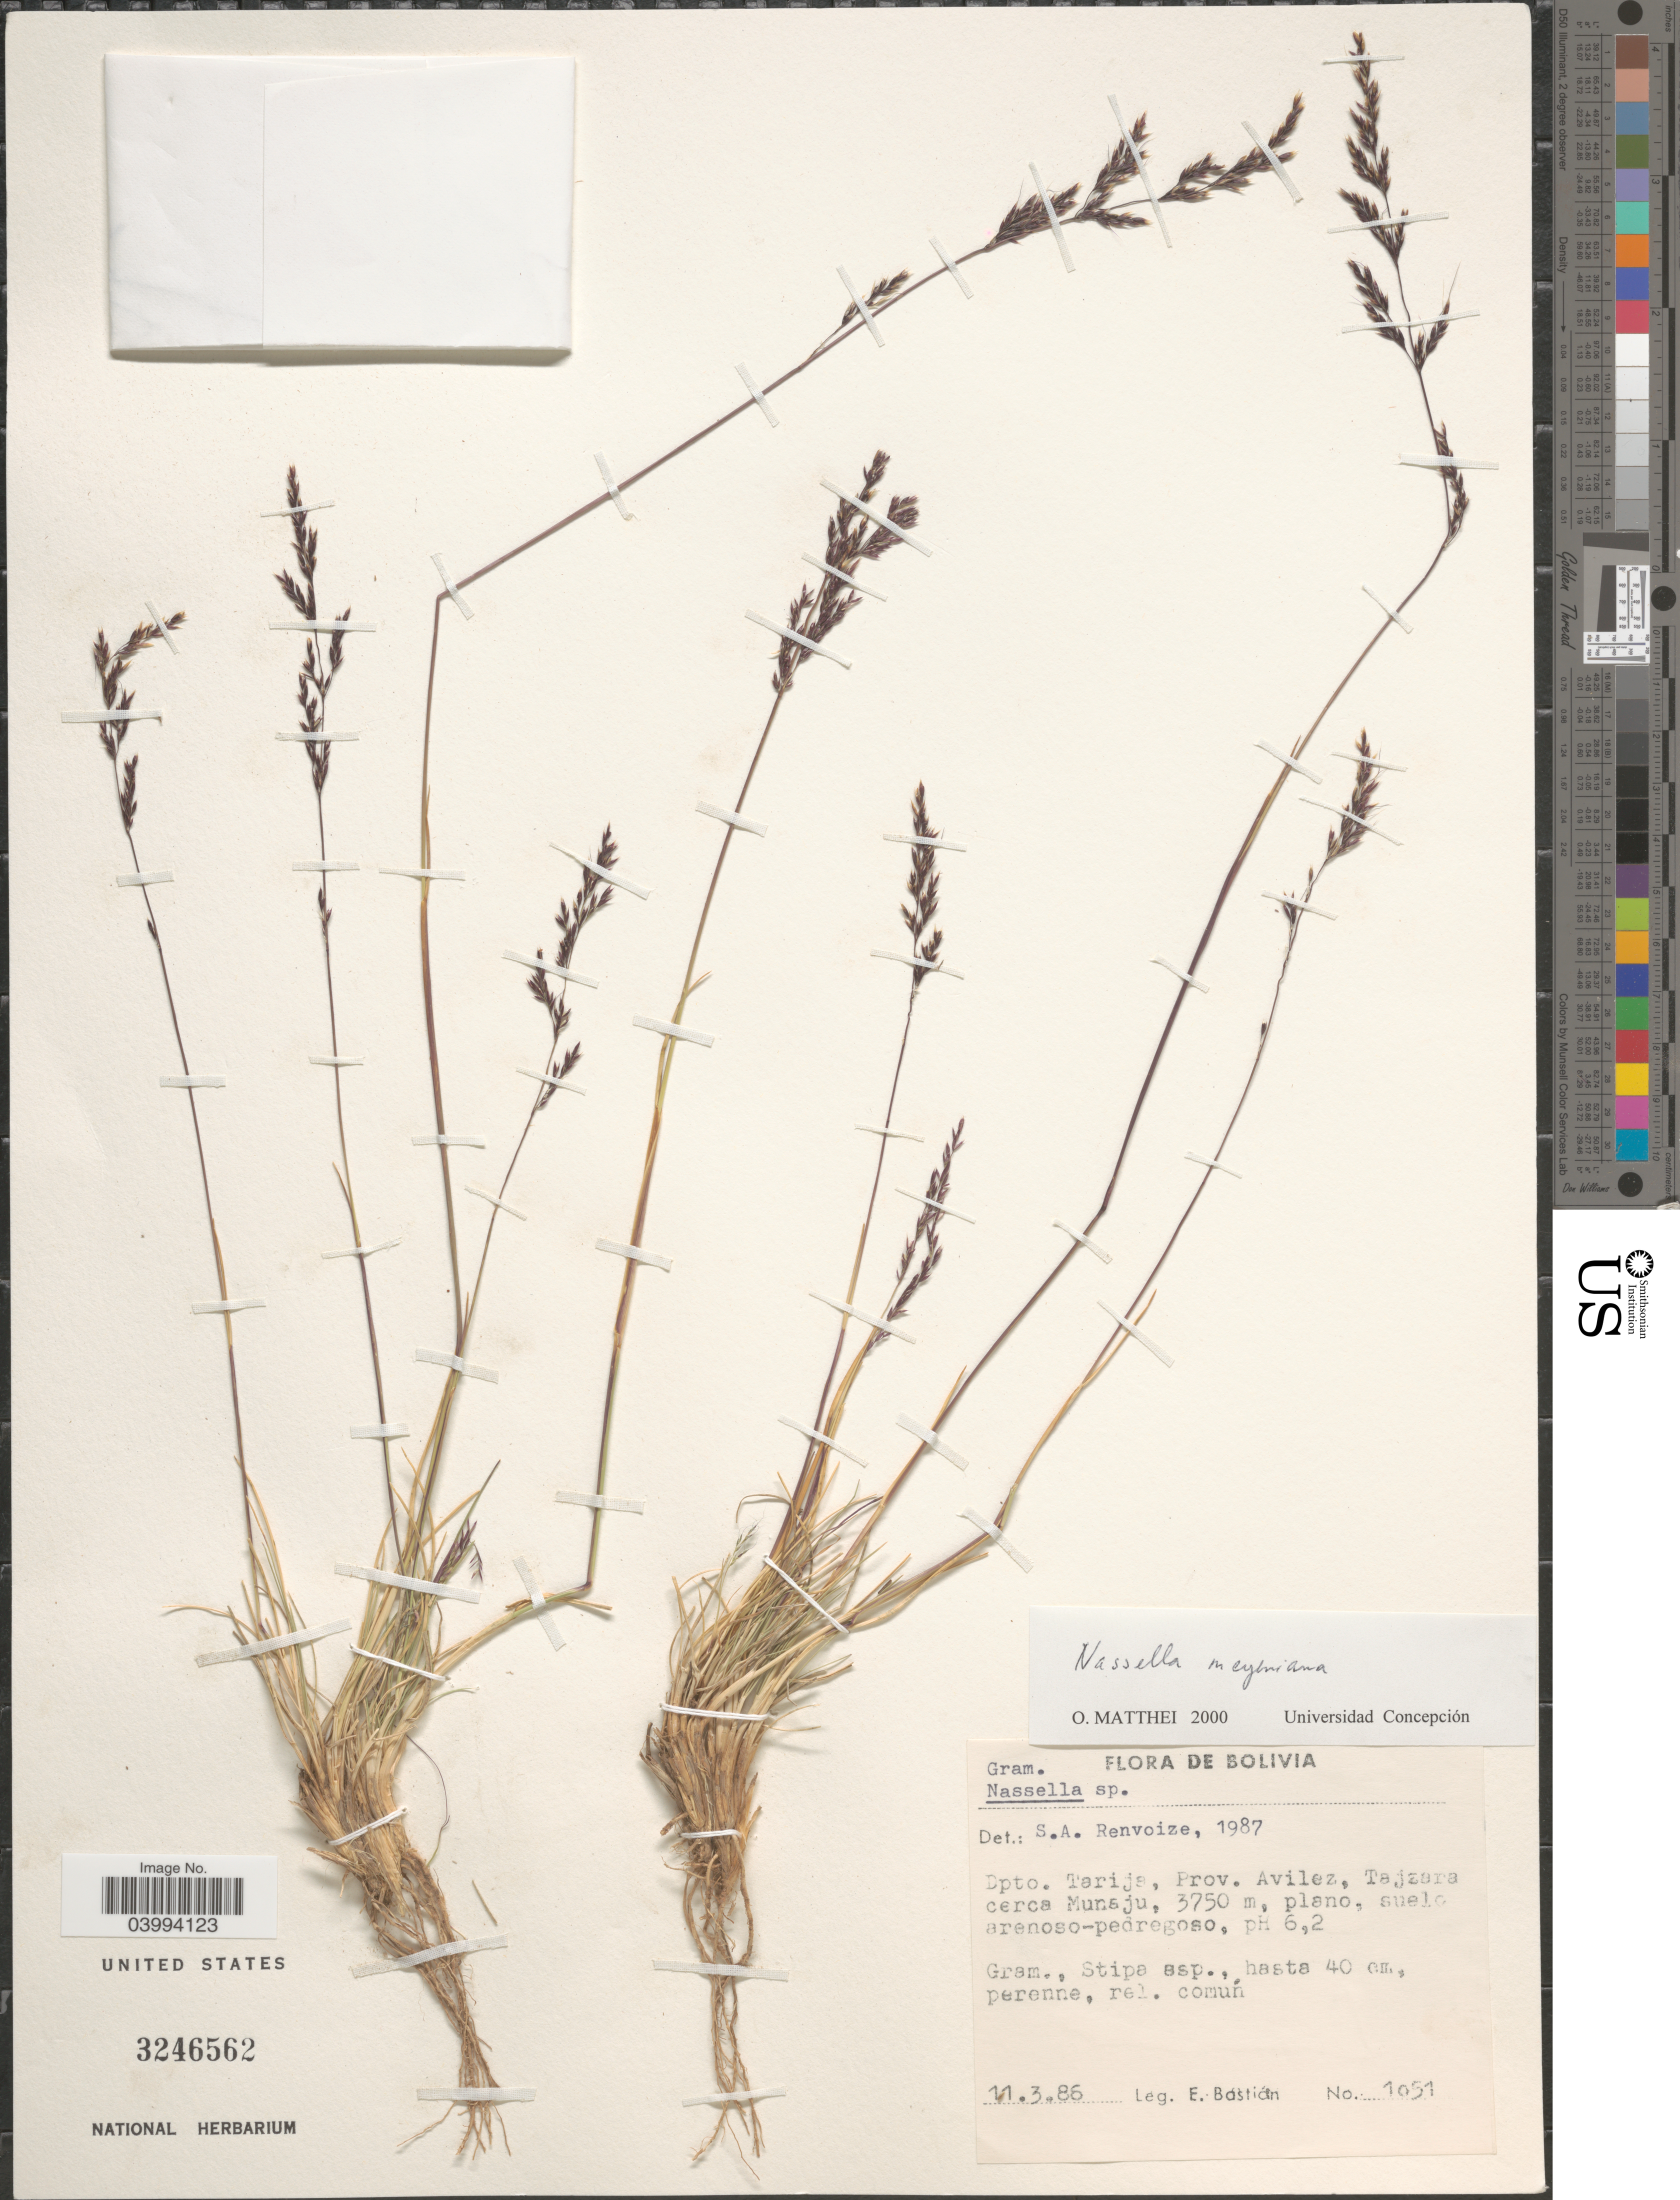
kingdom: Plantae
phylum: Tracheophyta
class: Liliopsida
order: Poales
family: Poaceae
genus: Nassella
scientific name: Nassella meyeniana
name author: (Trin. & Rupr.) Parodi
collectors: E. Bastian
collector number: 1051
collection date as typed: Transcribed d/m/y: 11/3/86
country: Bolivia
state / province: Tarija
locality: Dpto. Tarija, Prov. Avilez, Tajzara, cerca Munaju.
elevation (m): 3750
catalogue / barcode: US 3246562